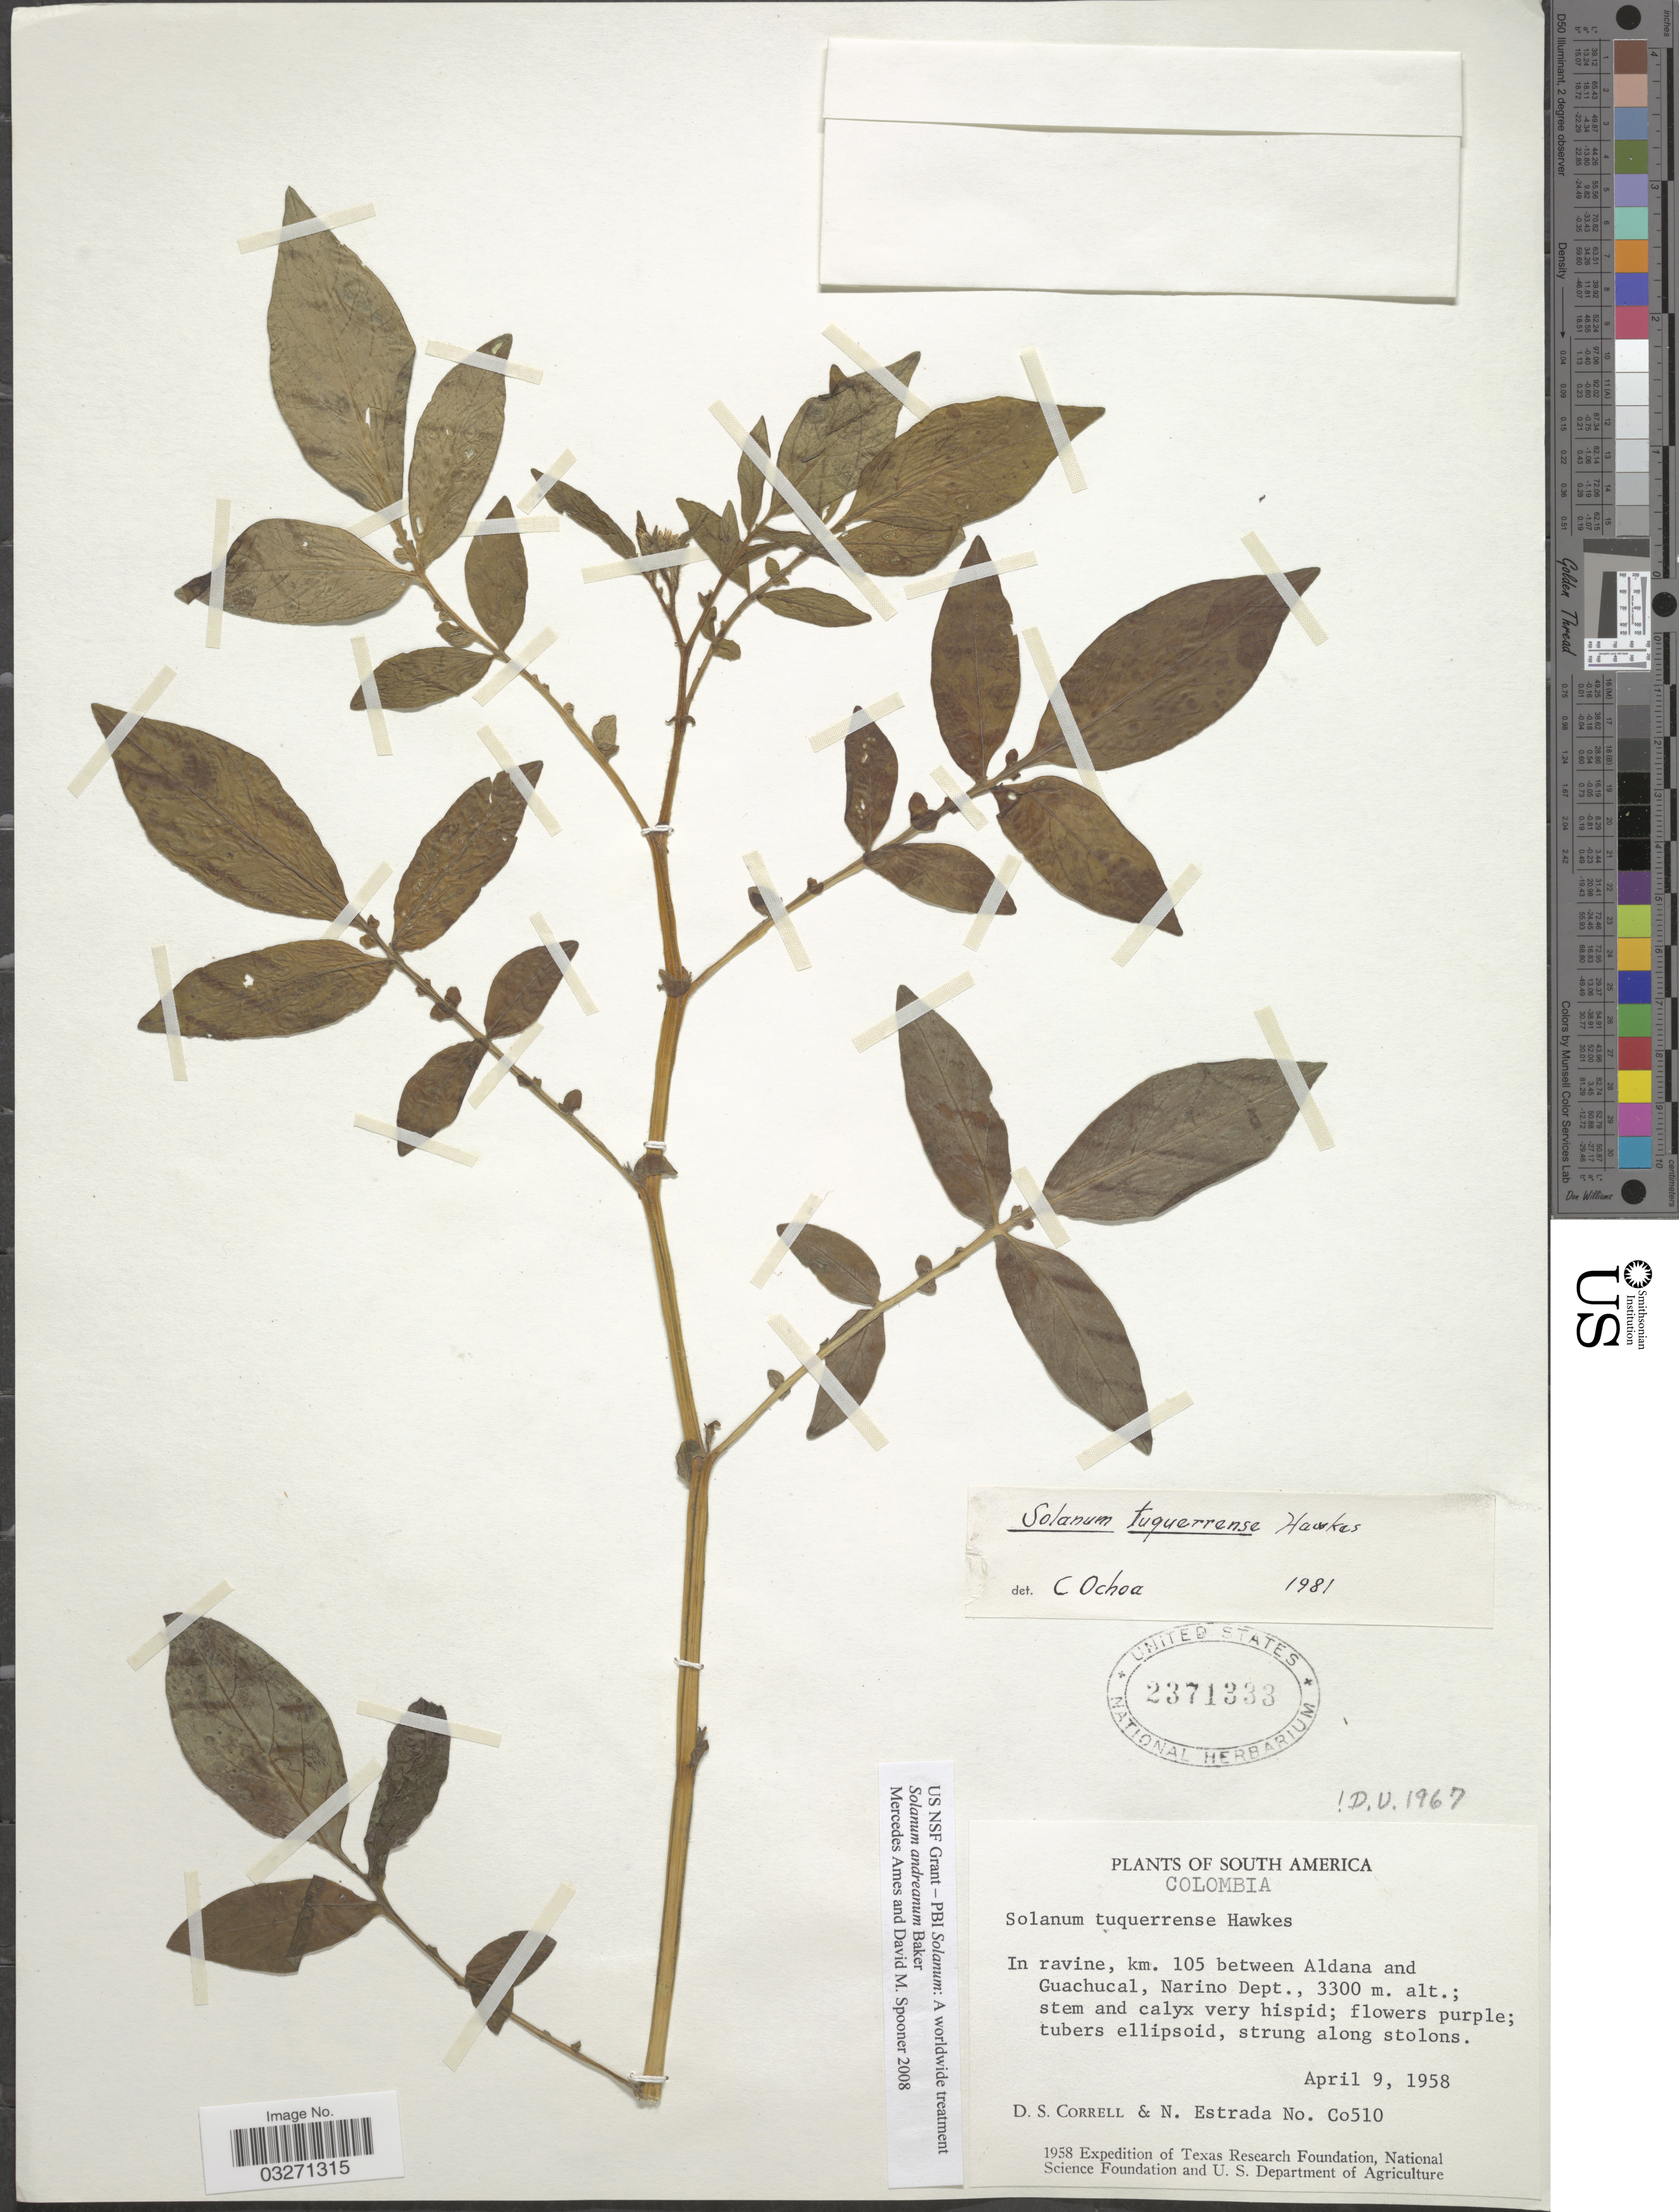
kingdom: Plantae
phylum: Tracheophyta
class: Magnoliopsida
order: Solanales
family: Solanaceae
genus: Solanum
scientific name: Solanum andreanum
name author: Baker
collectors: D. S. Correll & N. Estrada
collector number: Co510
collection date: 1958-04-09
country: Colombia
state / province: Nariño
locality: In ravine, km. 105 between Aldana and Guachucal, Narino Dept.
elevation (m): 3300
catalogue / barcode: US 2371333